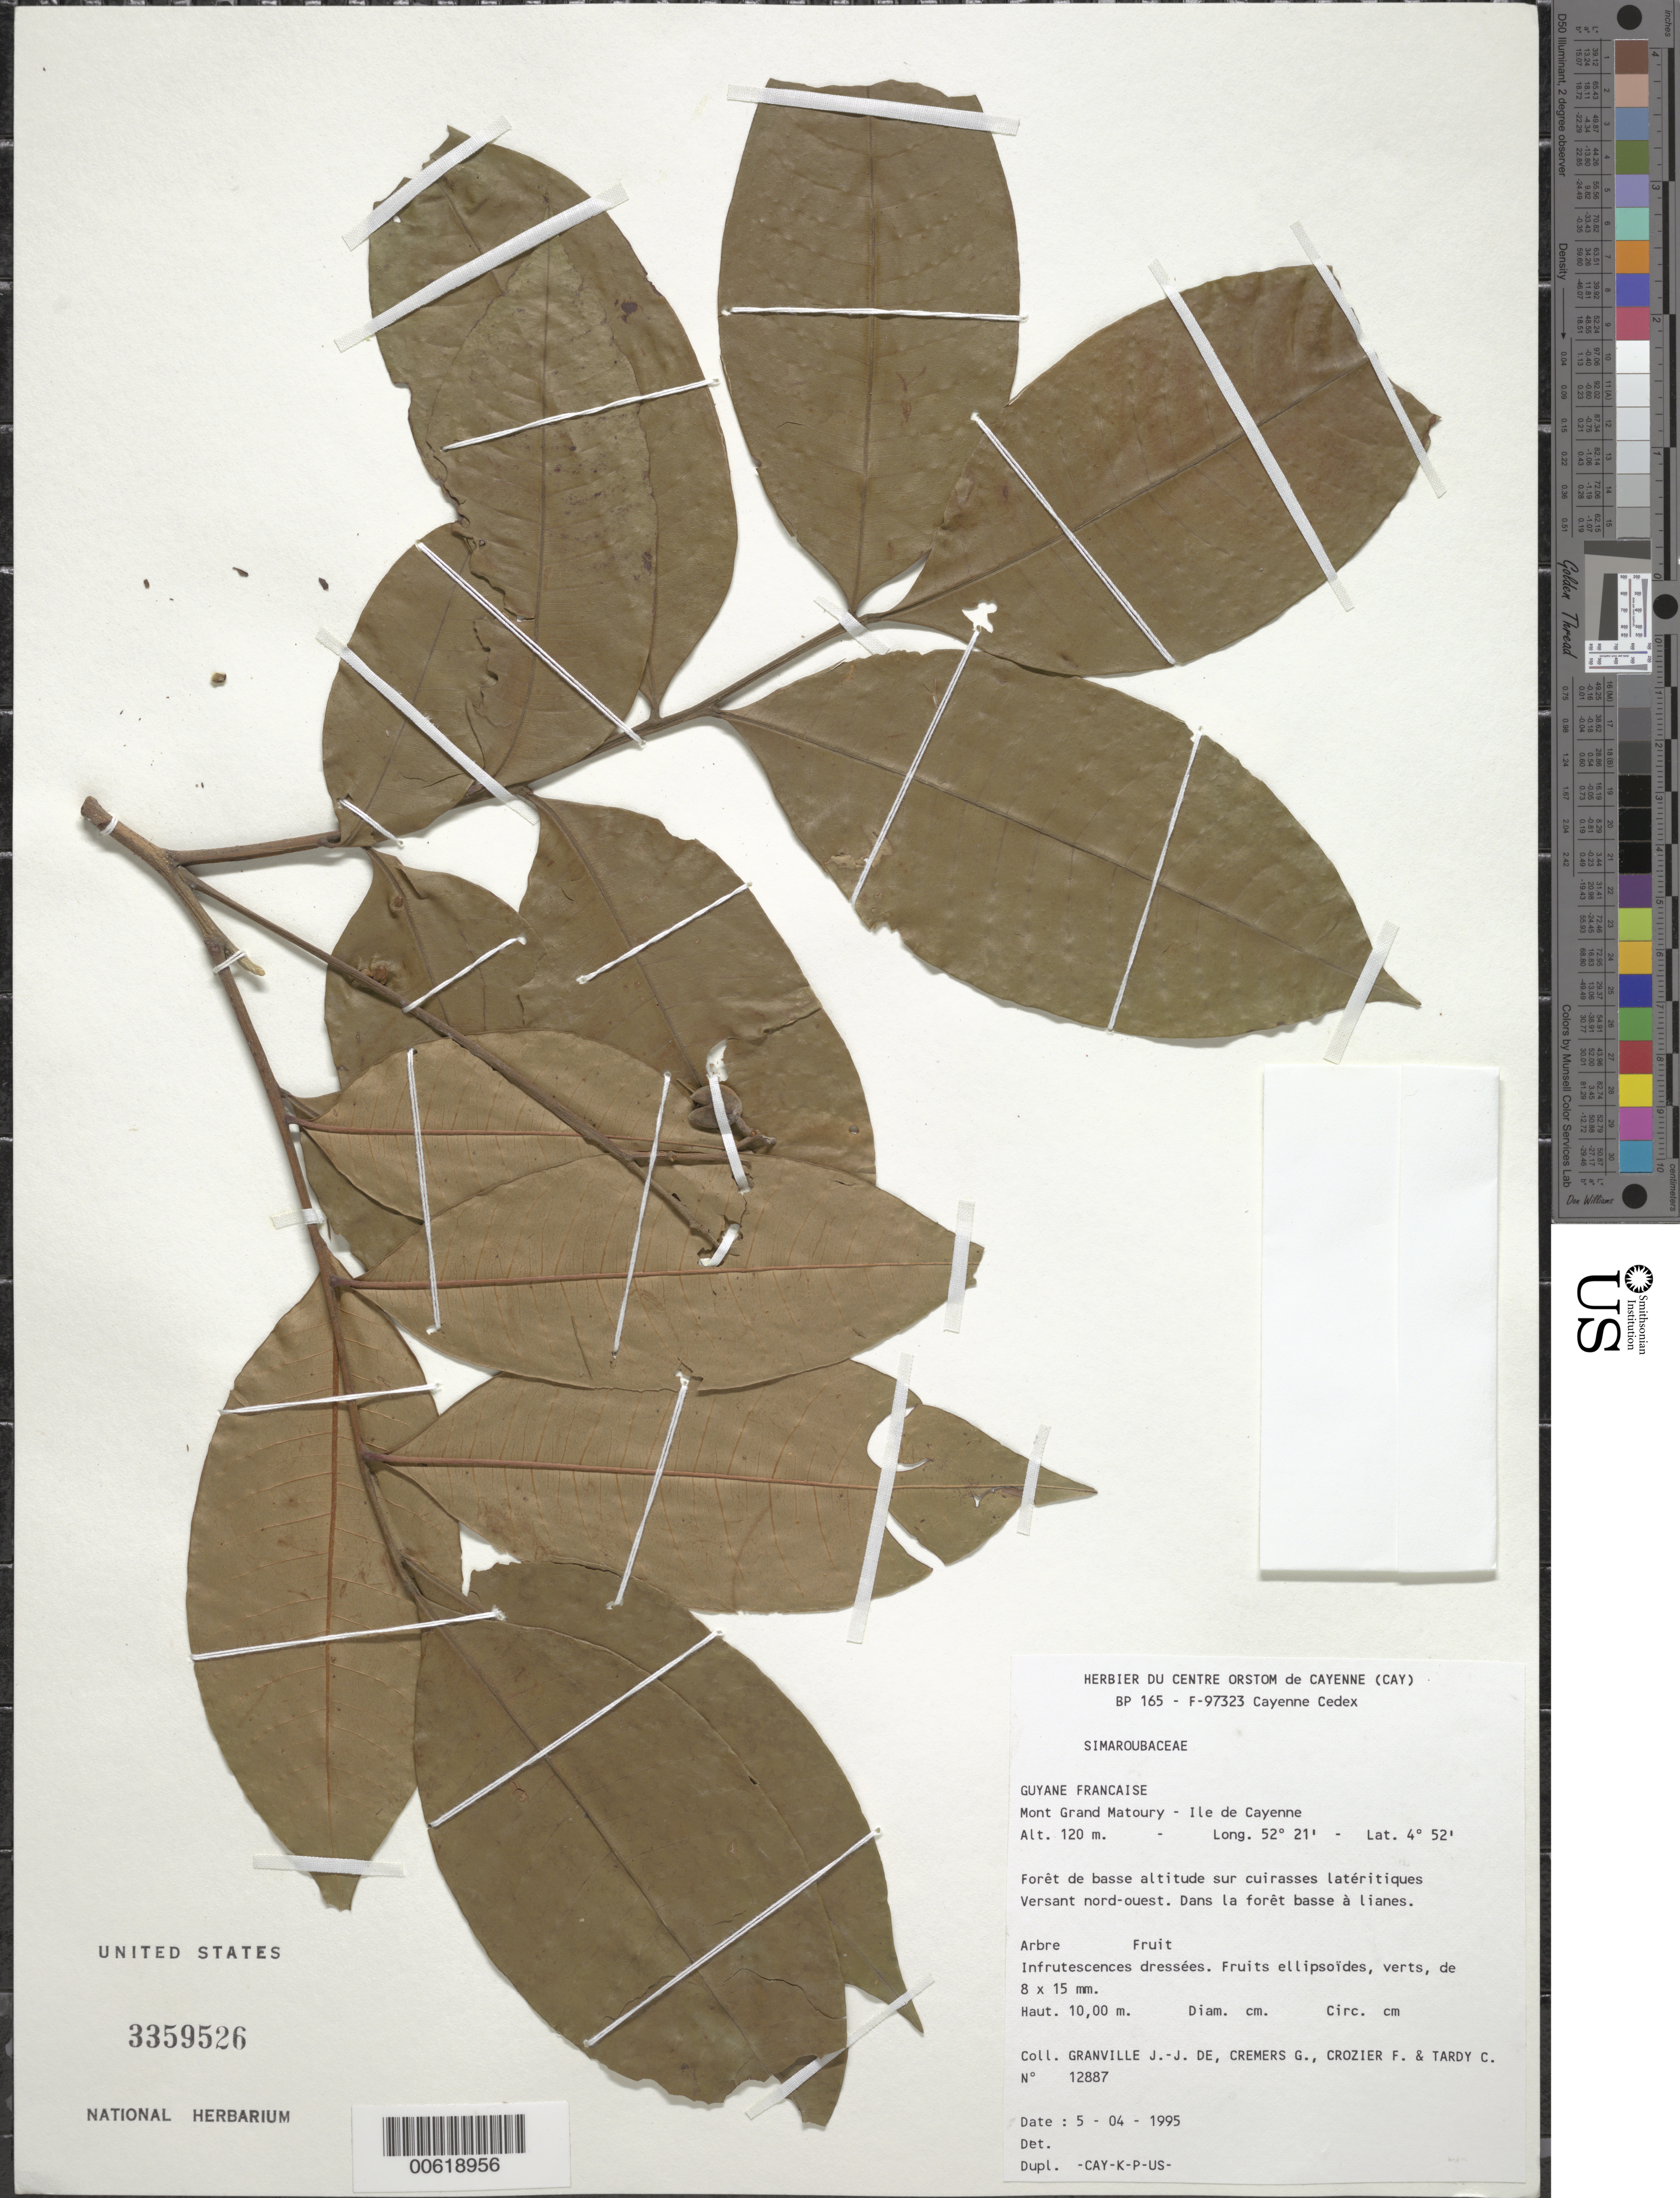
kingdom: Plantae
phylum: Tracheophyta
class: Magnoliopsida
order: Sapindales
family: Simaroubaceae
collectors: J.-J. de Granville, G. Cremers, F. Crozier & C. Tardy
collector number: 12887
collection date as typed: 5-Apr-95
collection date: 1995-04-05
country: French Guiana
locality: Mont Grand Matoury, Ile de Cayenne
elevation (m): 120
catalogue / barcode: US 3359526